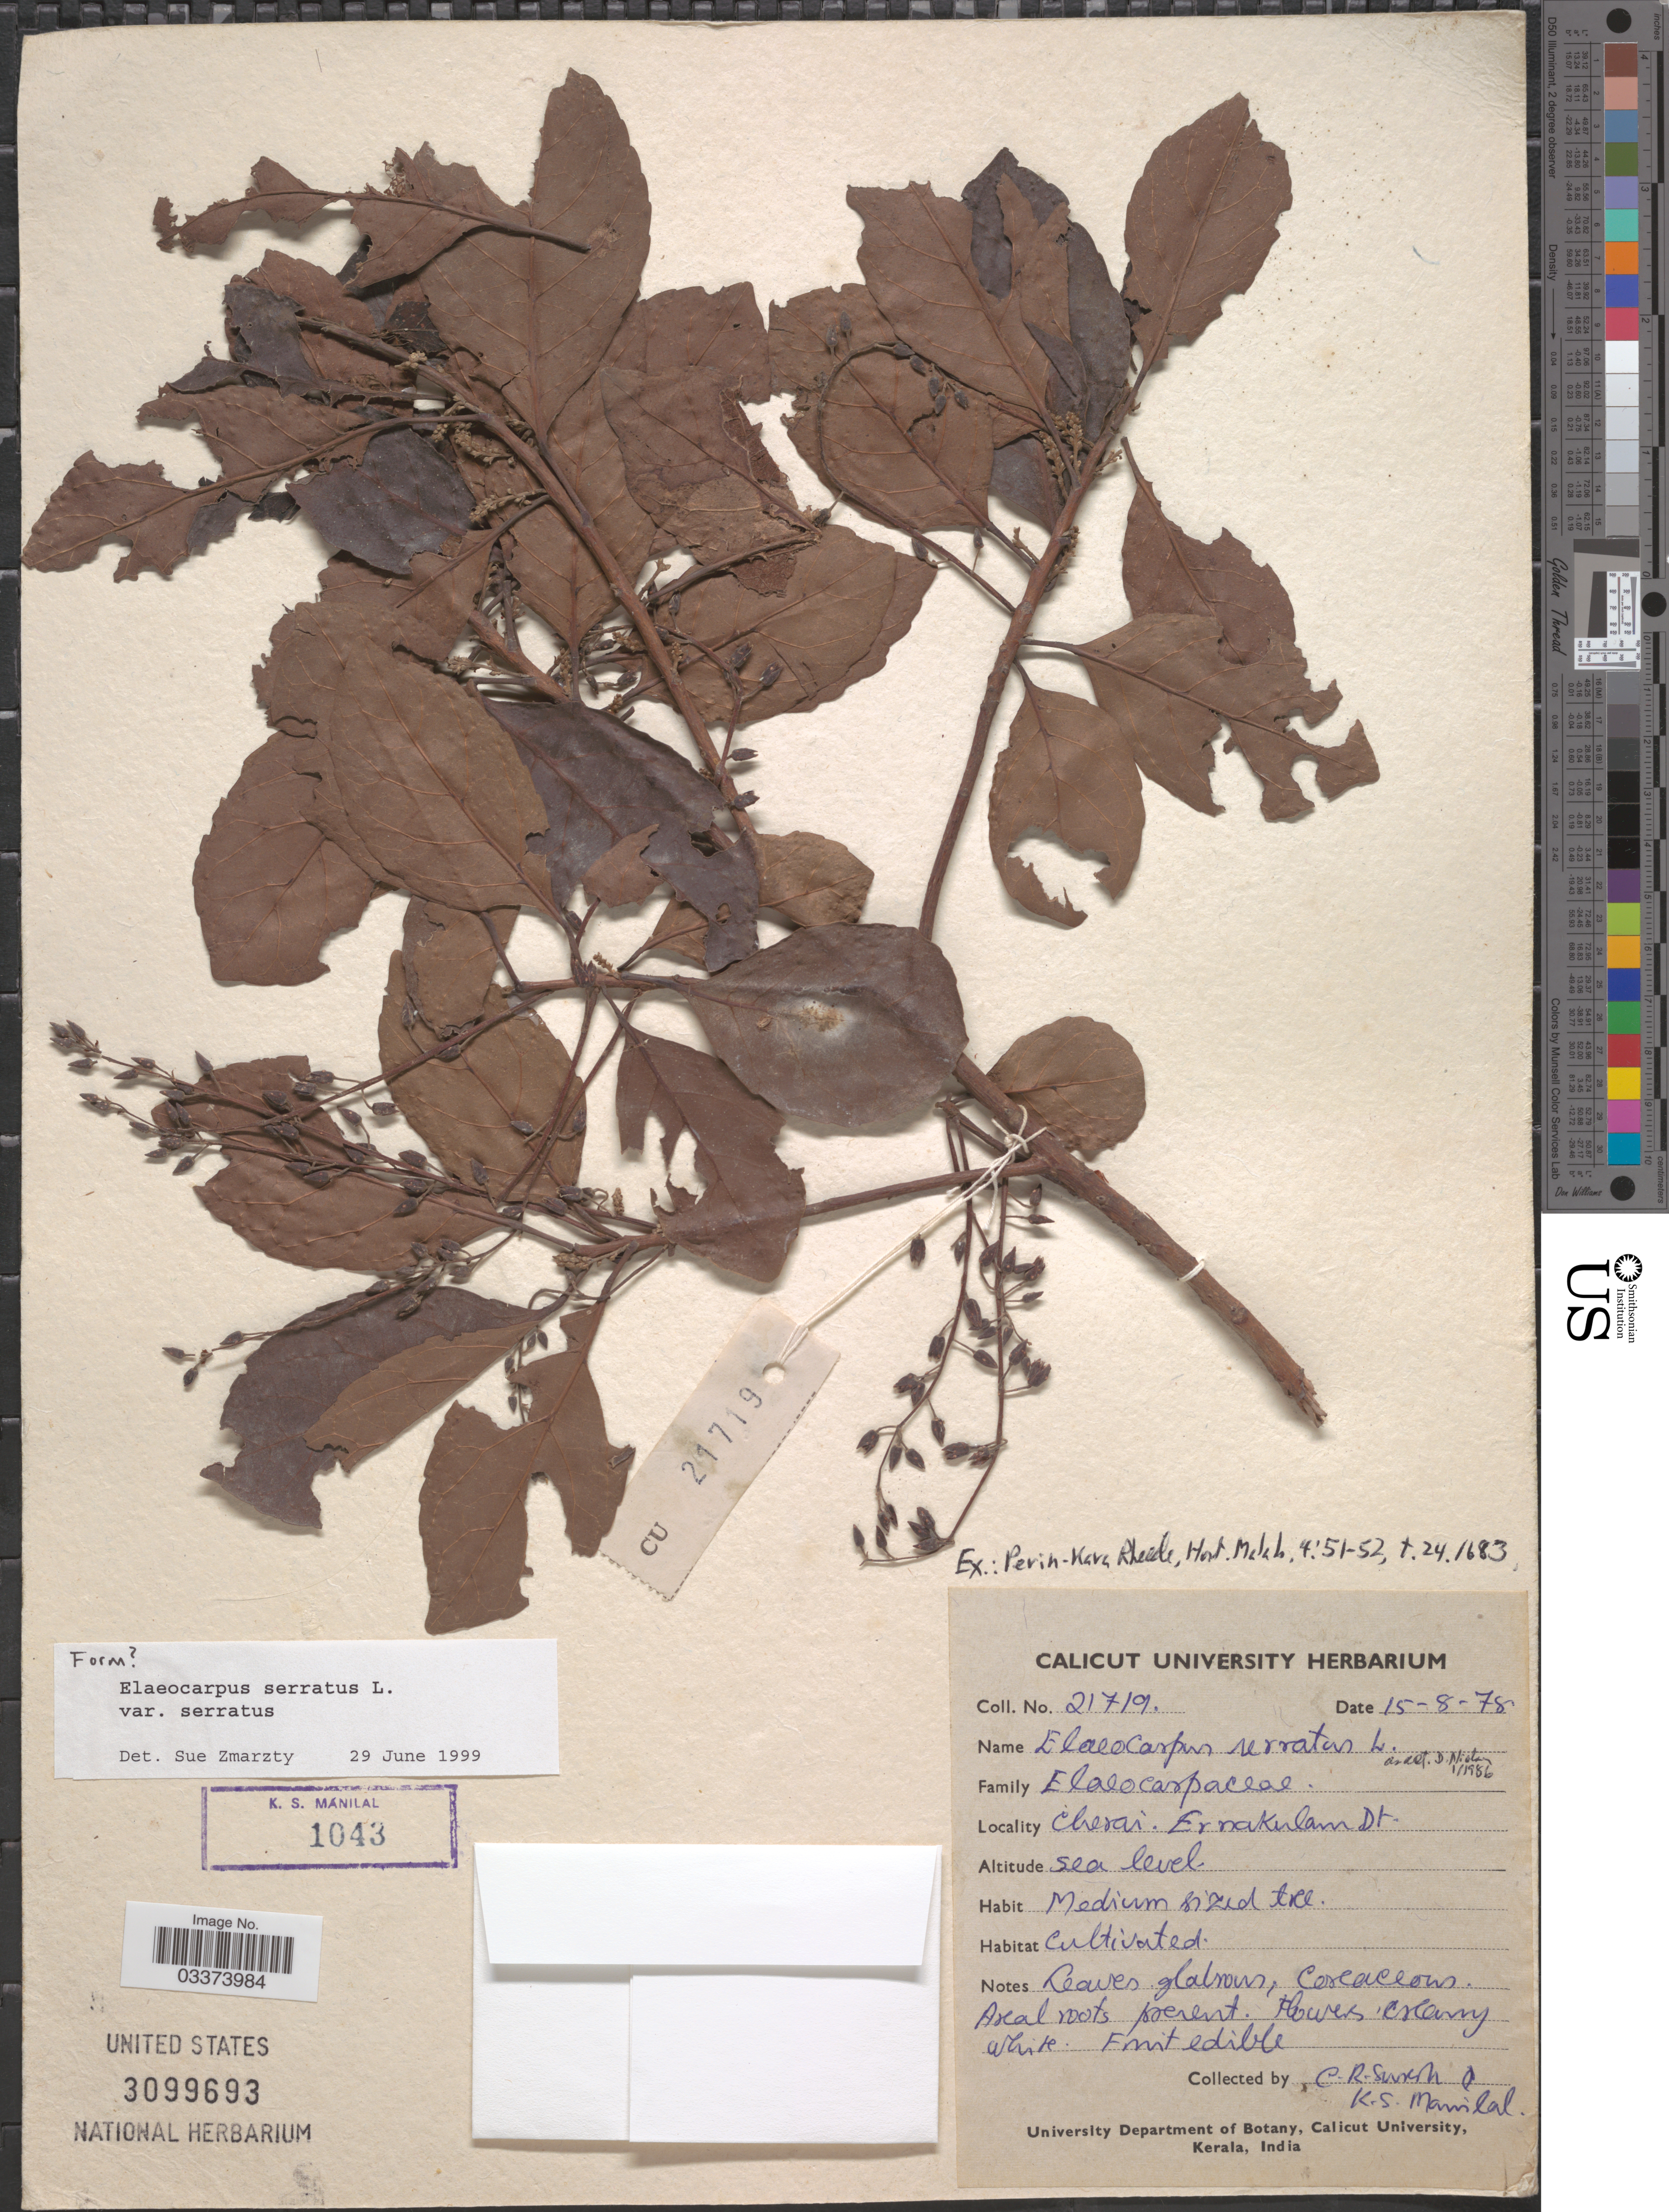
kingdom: Plantae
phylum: Tracheophyta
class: Magnoliopsida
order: Oxalidales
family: Elaeocarpaceae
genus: Elaeocarpus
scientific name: Elaeocarpus serratus var. serratus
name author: L.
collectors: Collector illegible & K. Manilal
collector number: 21719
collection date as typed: Transcribed d/m/y: 15/8/78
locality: Cherai. Ernakulam Dt.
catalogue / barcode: US 3099693